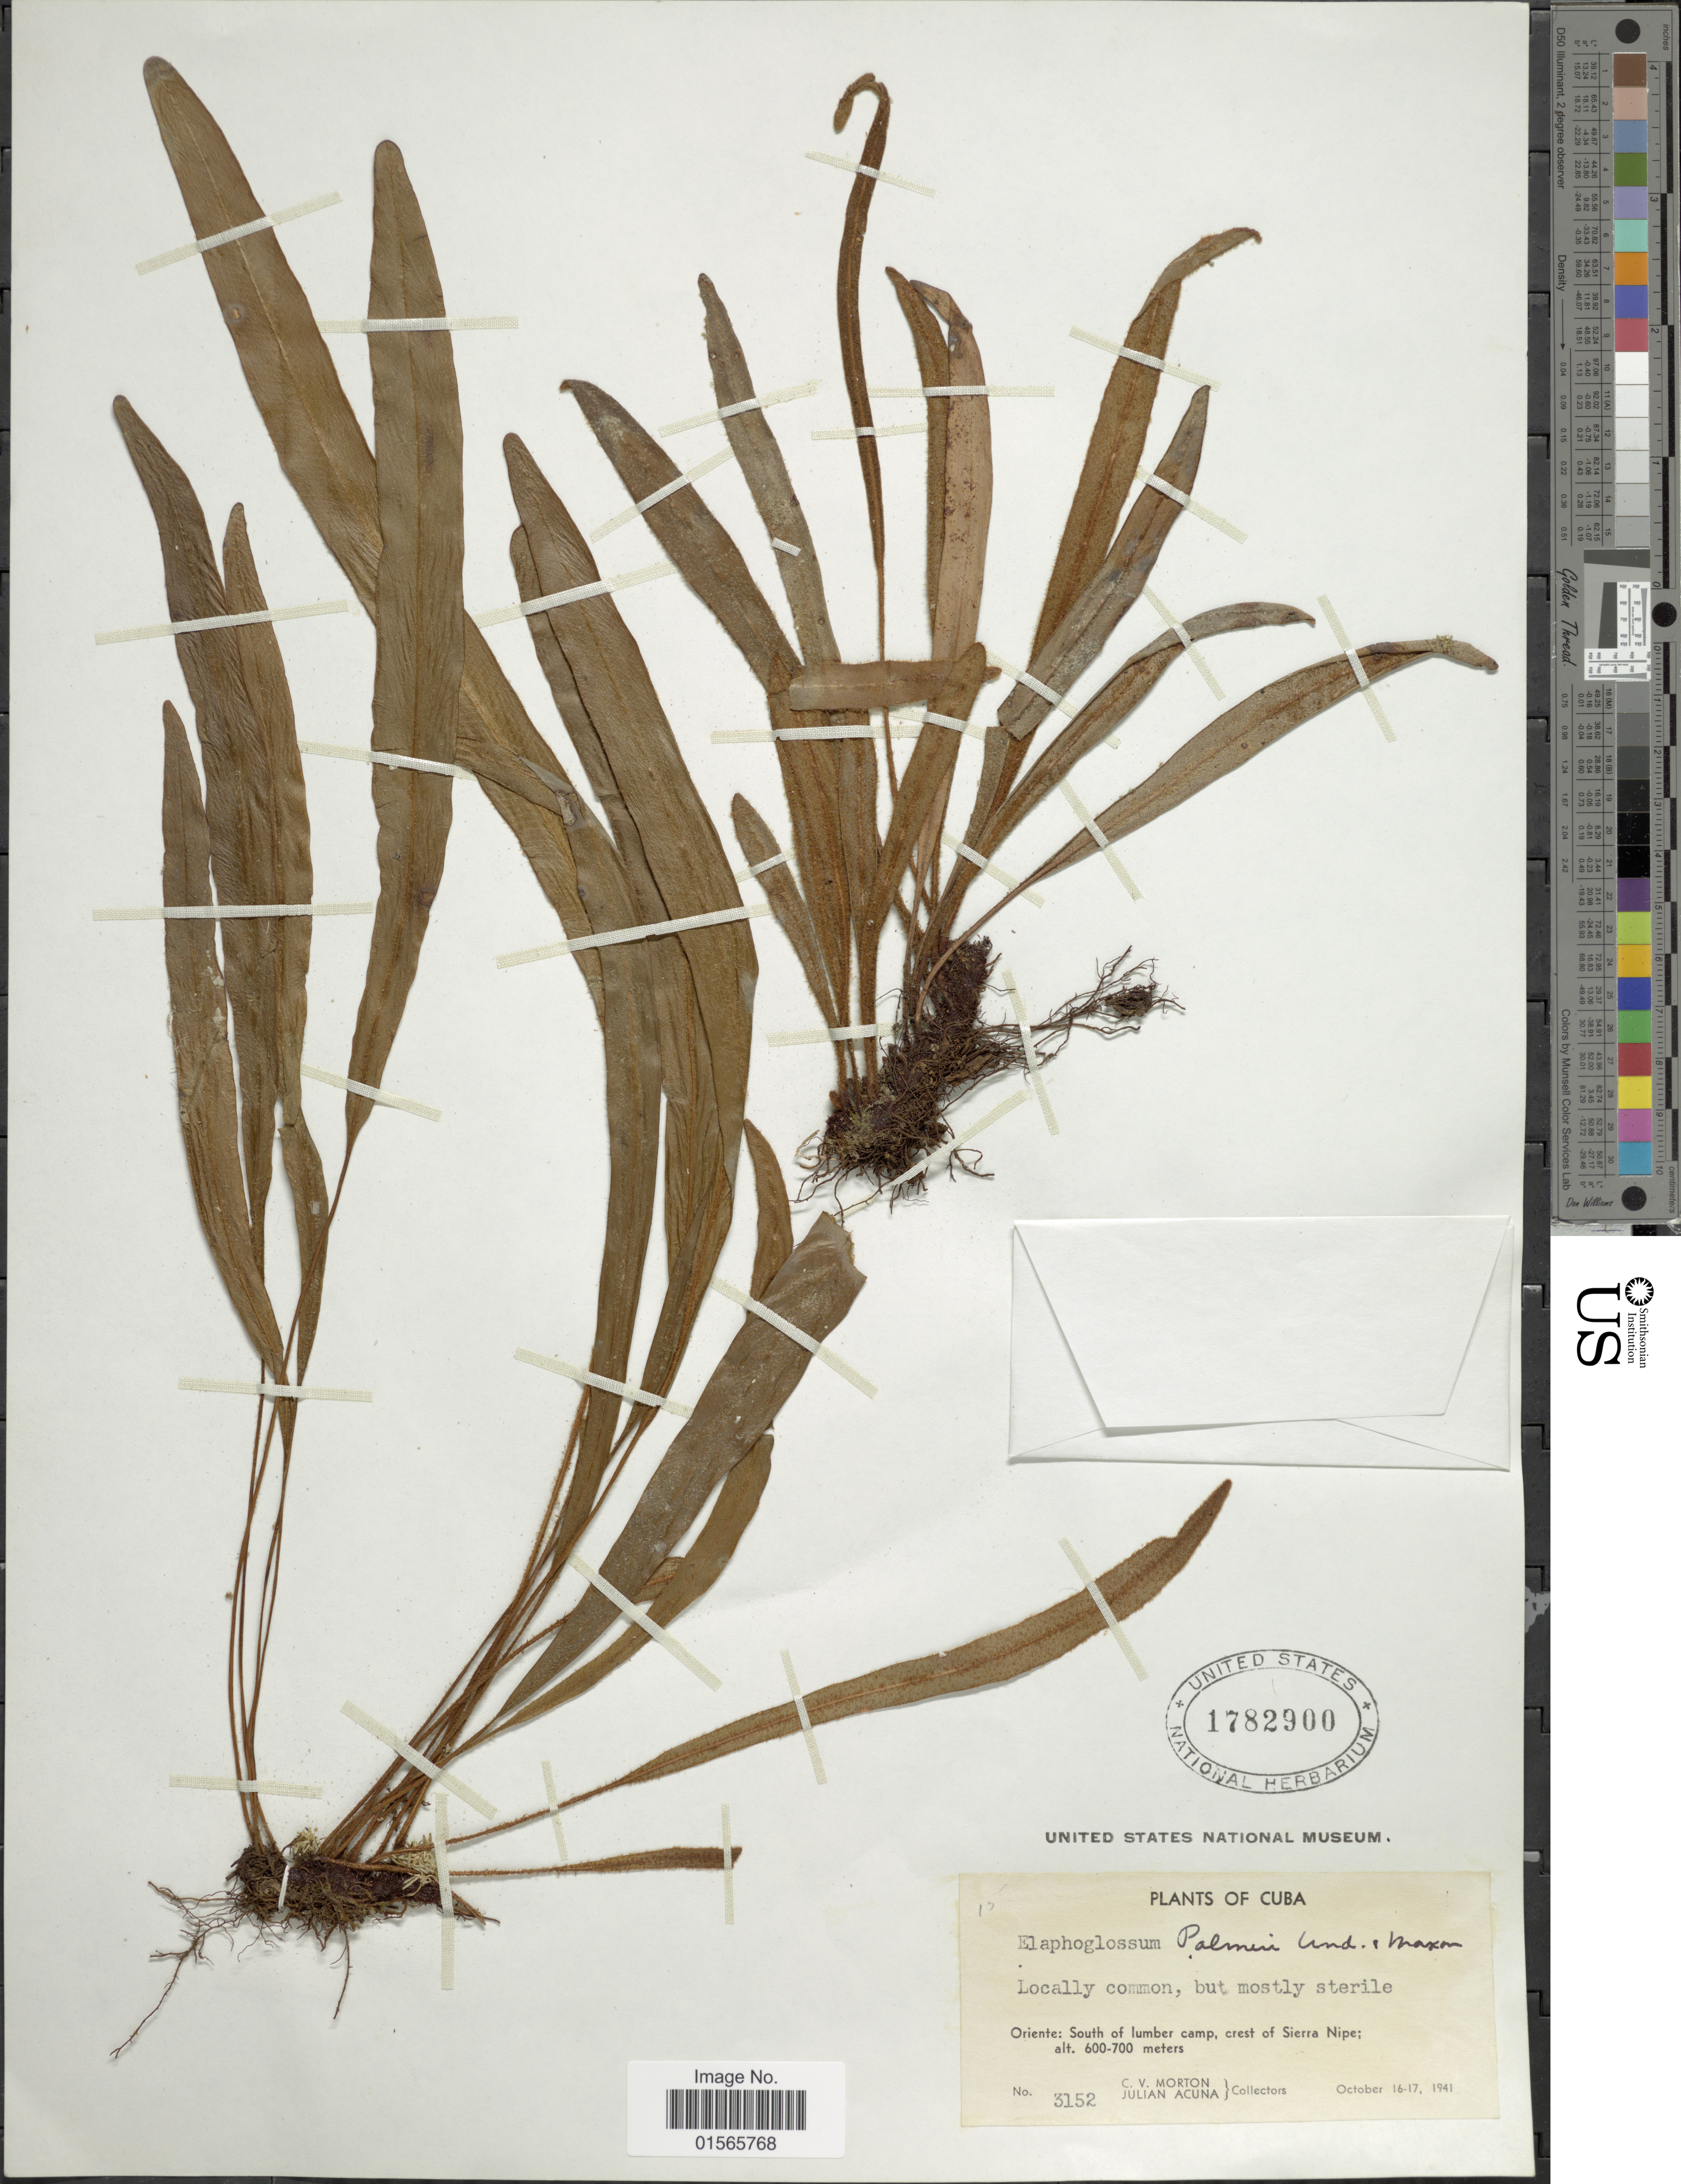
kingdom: Plantae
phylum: Tracheophyta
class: Polypodiopsida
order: Polypodiales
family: Dryopteridaceae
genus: Elaphoglossum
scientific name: Elaphoglossum palmeri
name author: Underw. & Maxon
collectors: C. V. Morton & J. B. Acuña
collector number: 3152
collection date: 1941-10-16/1941-10-17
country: Cuba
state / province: Oriente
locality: South of lumber camp, crest of Sierra Nipe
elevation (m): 600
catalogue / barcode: US 1782900